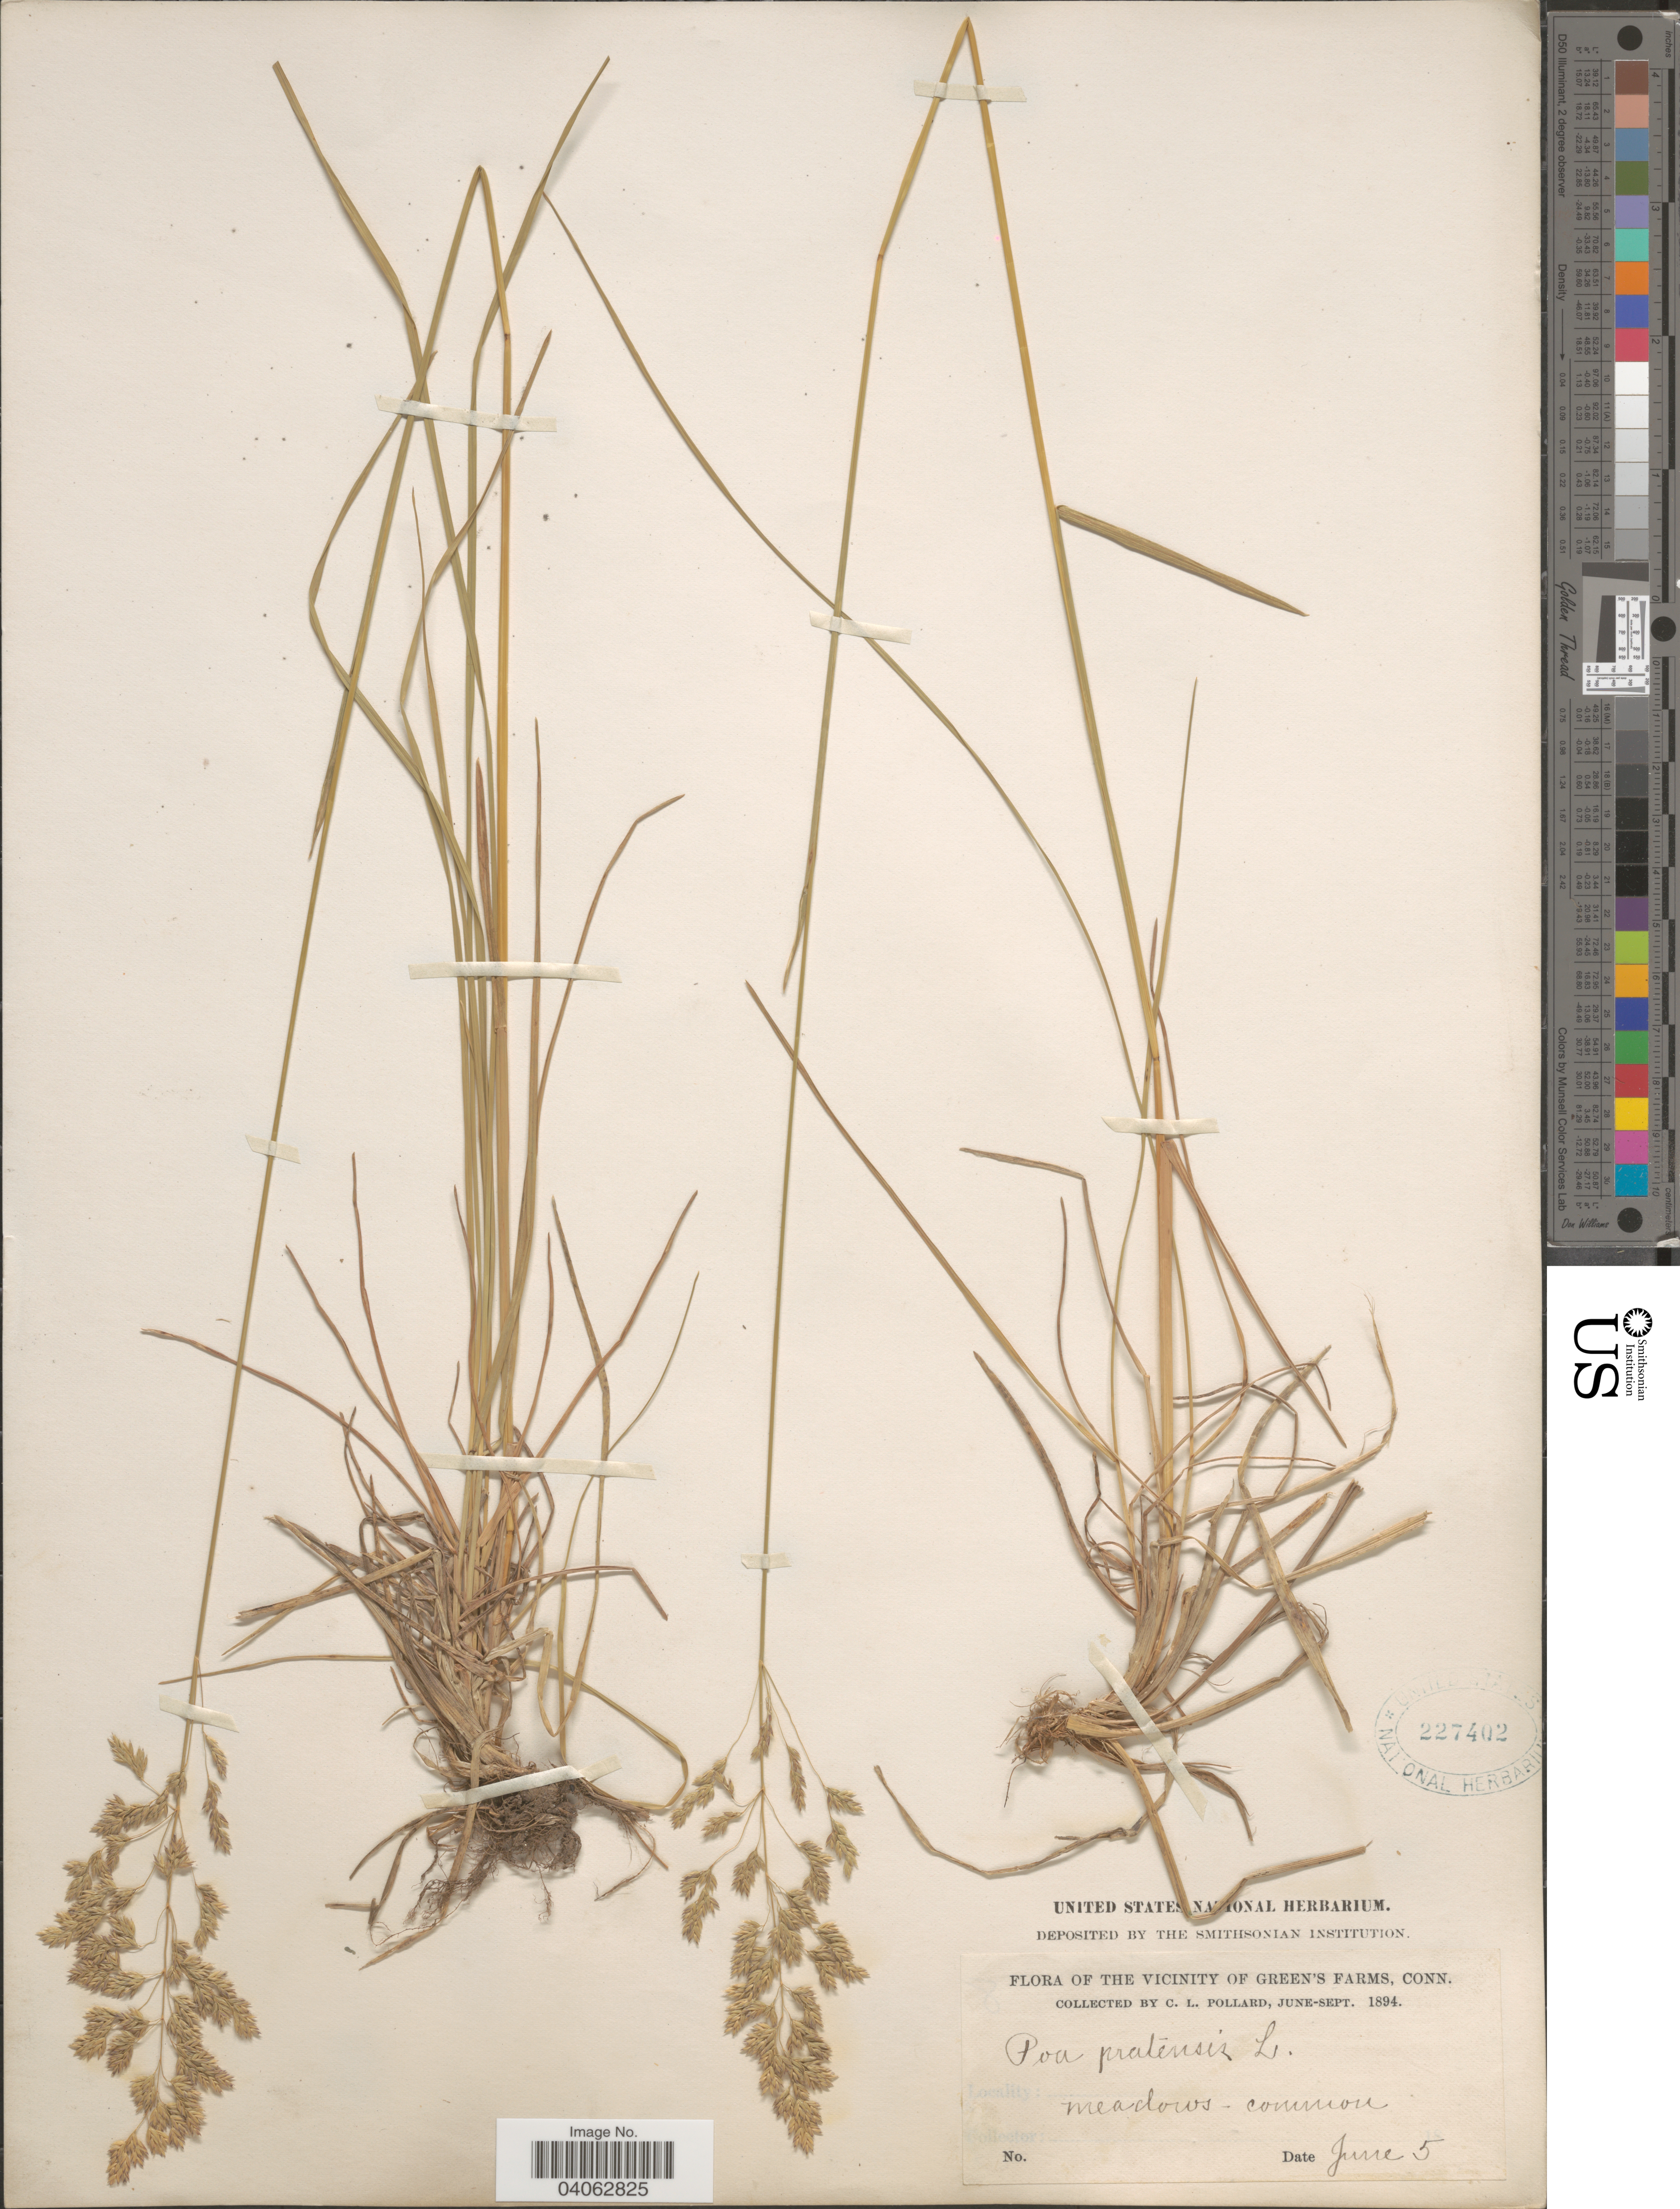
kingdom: Plantae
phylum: Tracheophyta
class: Liliopsida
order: Poales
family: Poaceae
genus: Poa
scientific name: Poa pratensis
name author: L.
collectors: C. L. Pollard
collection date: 1894-06-05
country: United States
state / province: Connecticut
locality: The vicinity of Green's Farms.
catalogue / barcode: US 227402